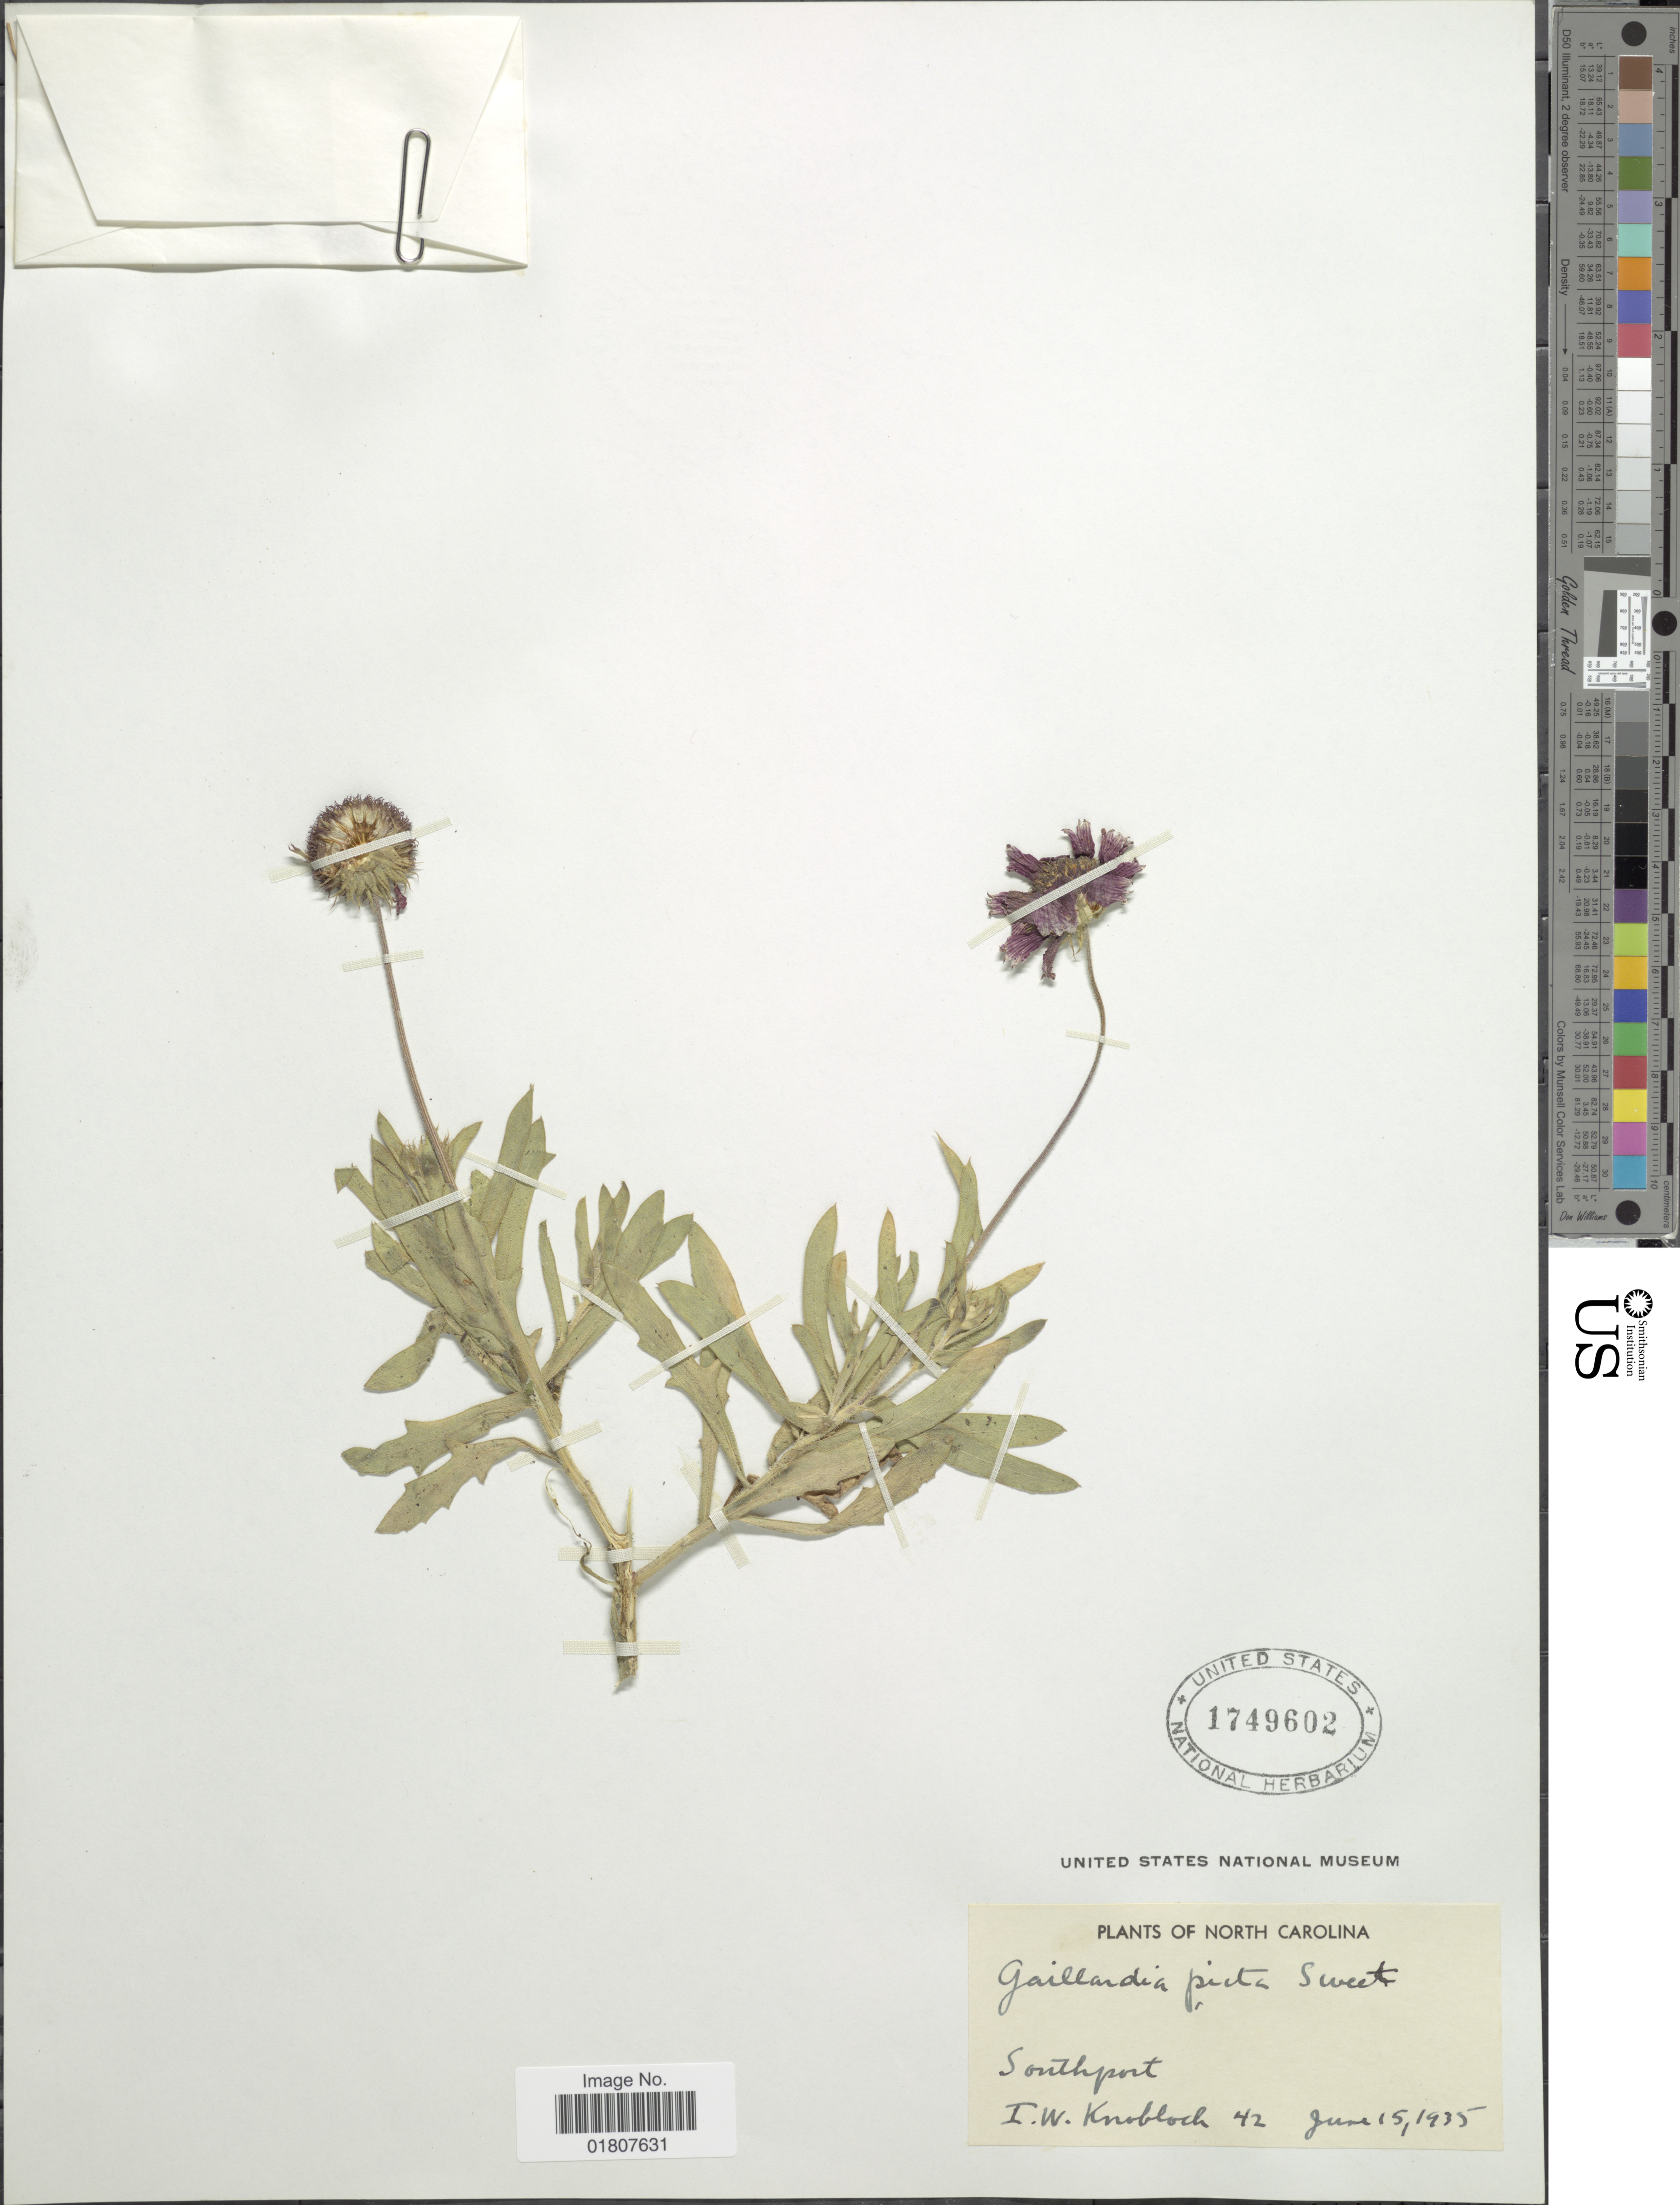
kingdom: Plantae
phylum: Tracheophyta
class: Magnoliopsida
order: Asterales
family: Asteraceae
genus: Gaillardia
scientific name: Gaillardia pulchella var. picta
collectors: I. W. Knobloch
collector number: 42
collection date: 1935-06-15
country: United States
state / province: North Carolina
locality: Southport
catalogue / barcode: US 1749602